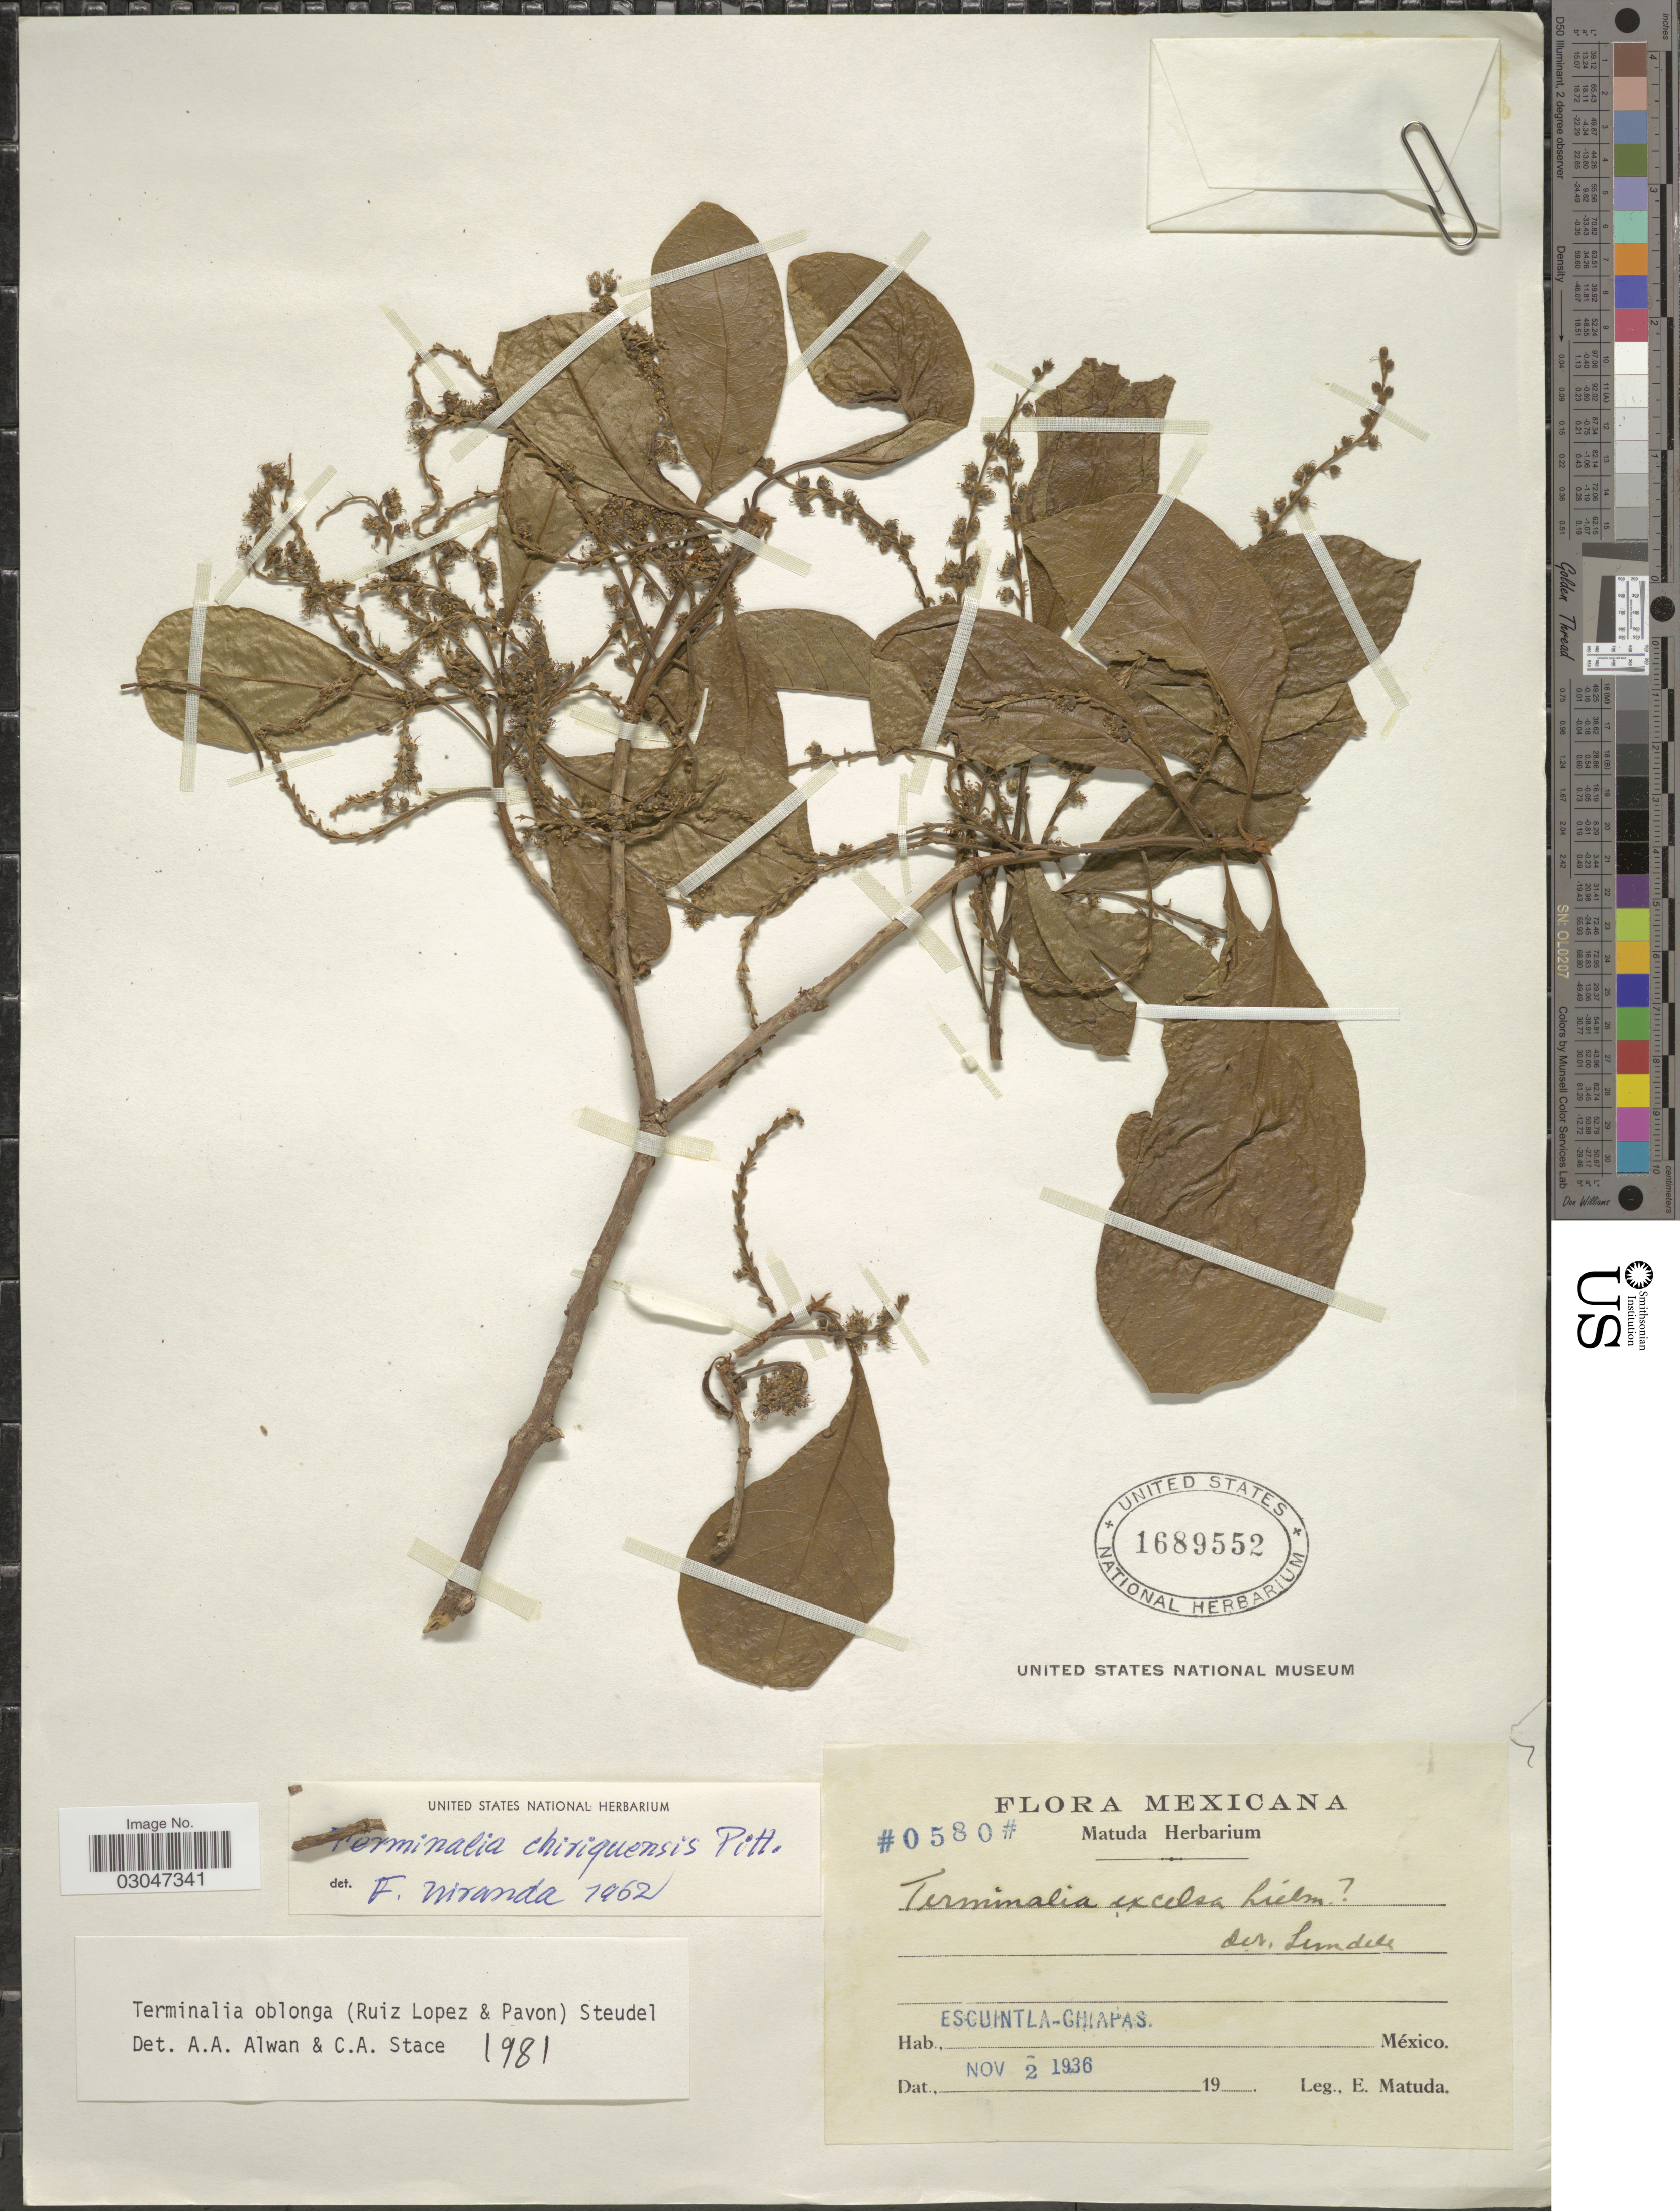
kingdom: Plantae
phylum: Tracheophyta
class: Magnoliopsida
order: Myrtales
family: Combretaceae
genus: Terminalia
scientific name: Terminalia oblonga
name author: (Ruiz & Pav.) Steud.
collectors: E. Matuda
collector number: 0580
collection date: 1936-11-02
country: Mexico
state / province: Chiapas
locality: Escuintla.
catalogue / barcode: US 1689552